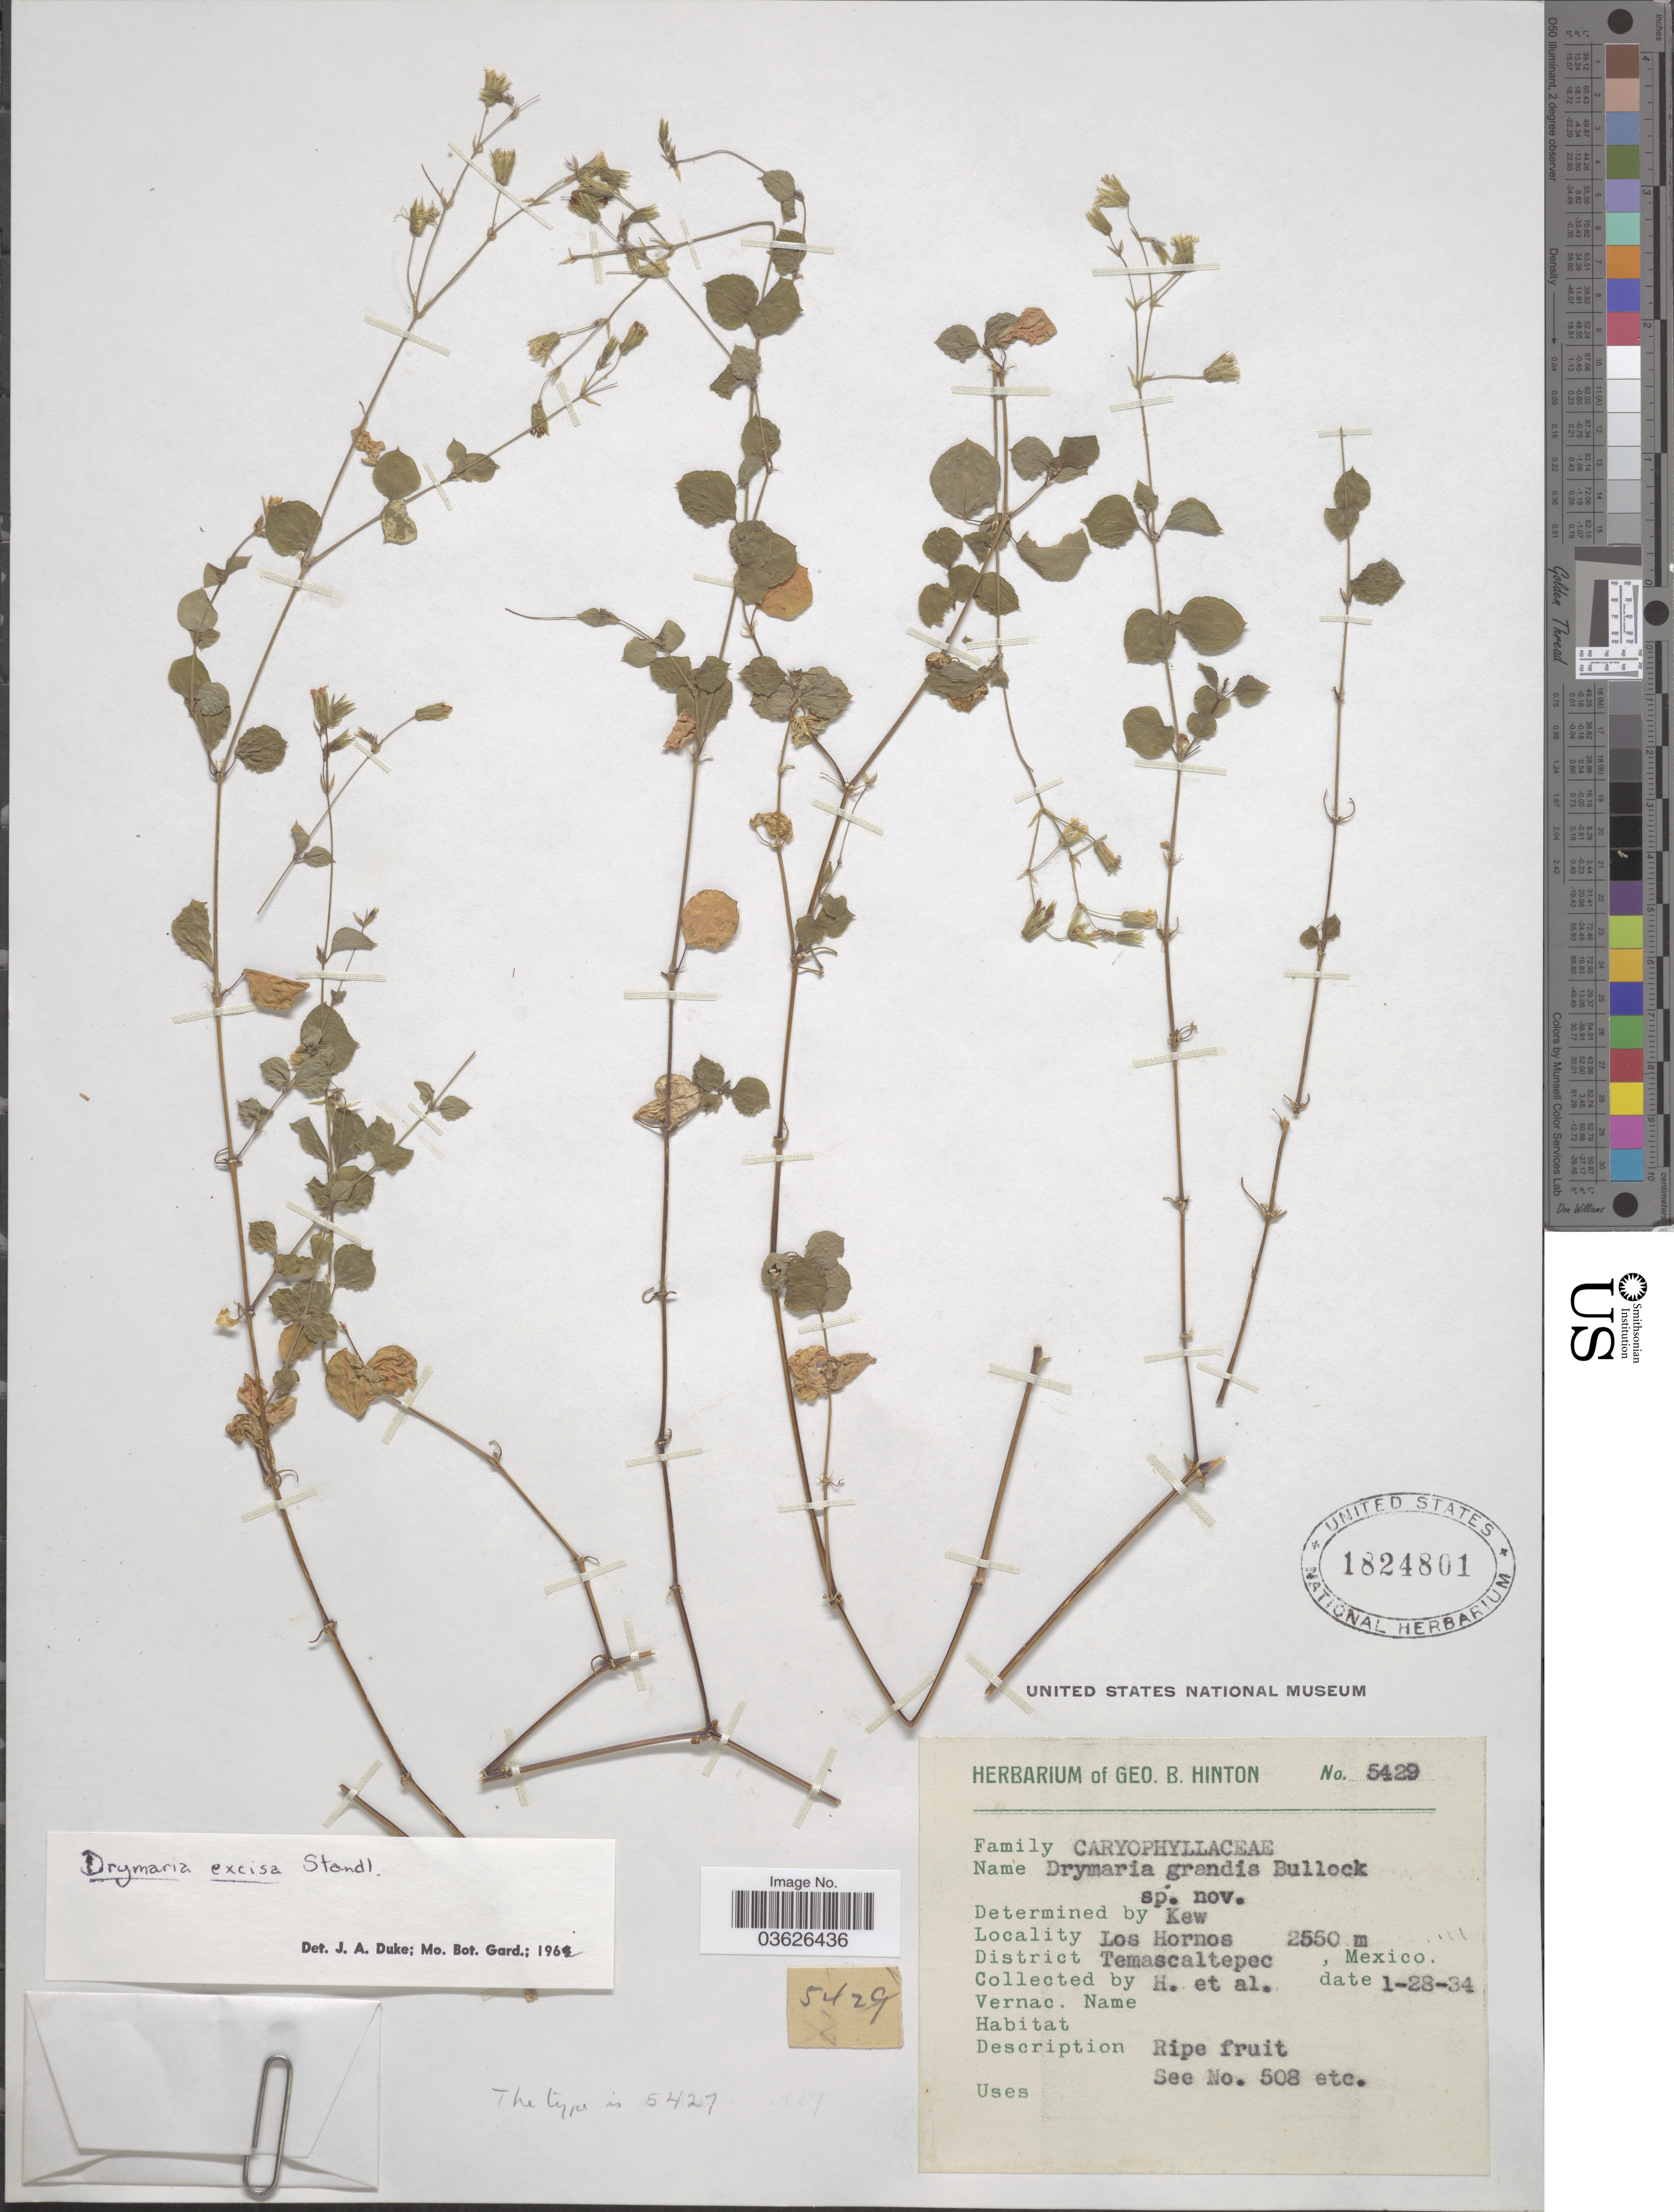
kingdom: Plantae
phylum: Tracheophyta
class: Magnoliopsida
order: Caryophyllales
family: Caryophyllaceae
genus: Drymaria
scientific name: Drymaria excisa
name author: Standl.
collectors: G. B. Hinton & et al.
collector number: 5429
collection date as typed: Transcribed d/m/y: 28/1/34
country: Mexico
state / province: México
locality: Los Hornos. District Temascaltepec.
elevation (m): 2550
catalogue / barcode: US 1824801